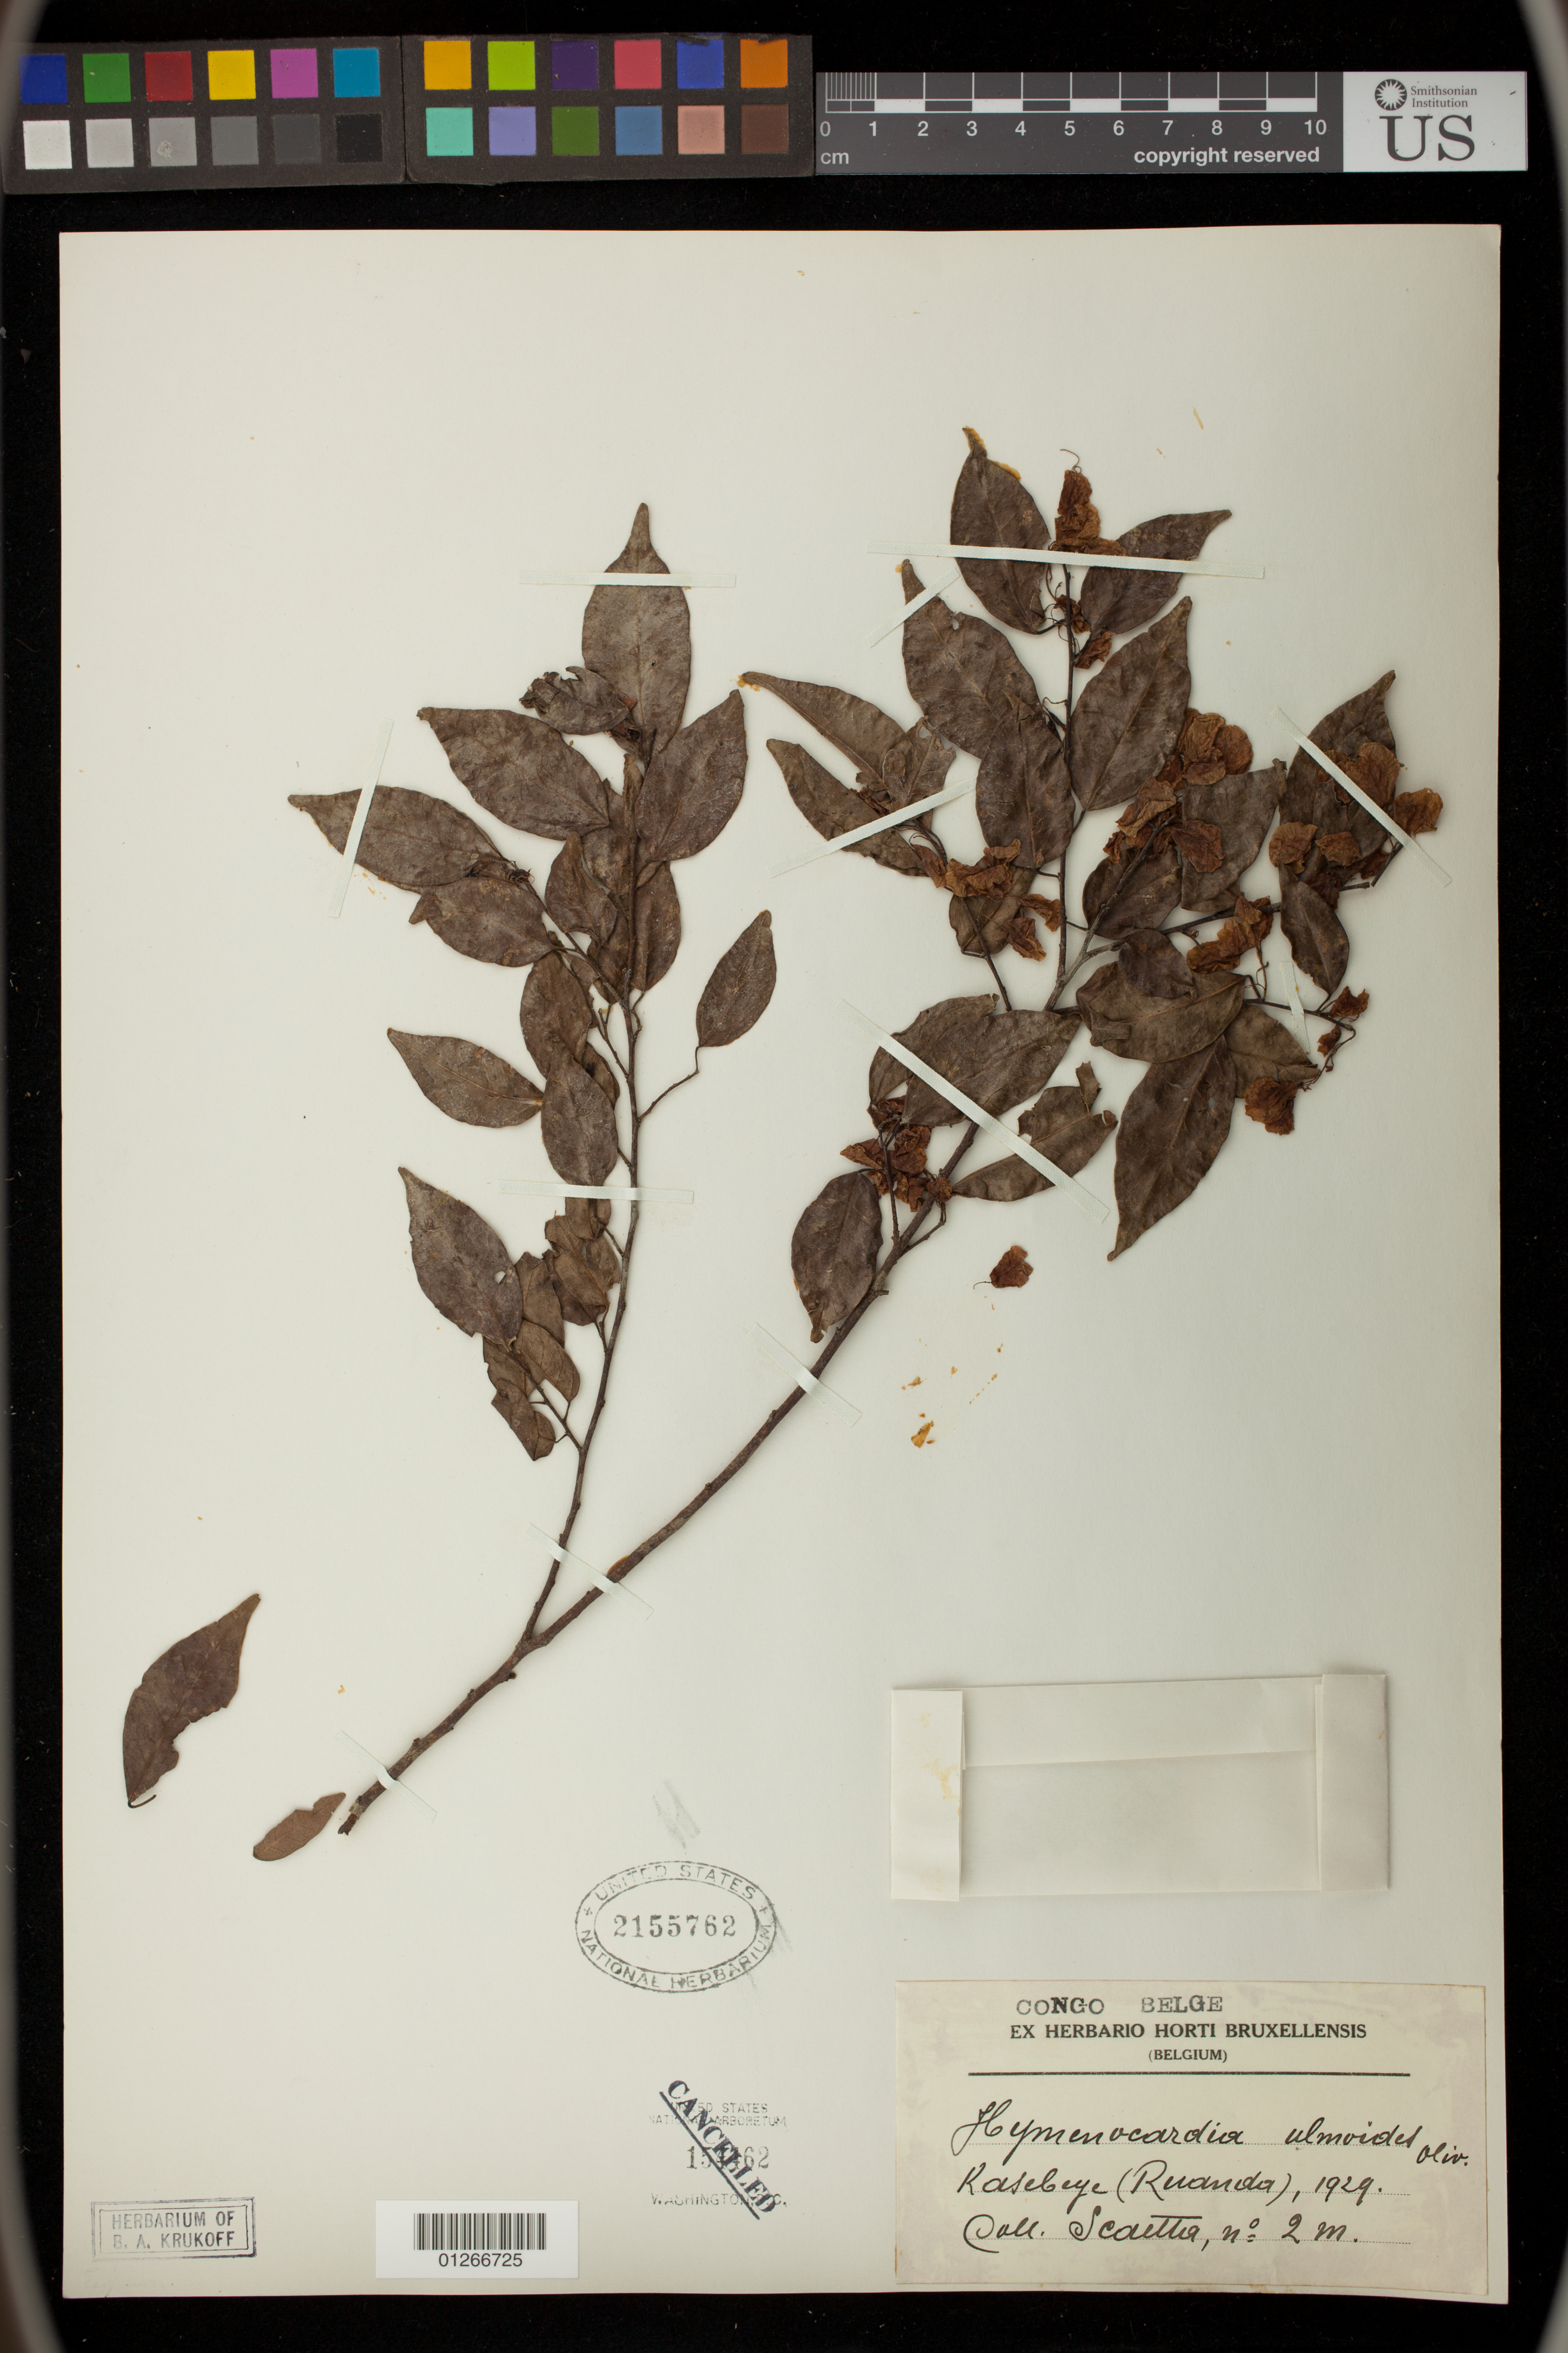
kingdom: Plantae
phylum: Tracheophyta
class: Magnoliopsida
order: Malpighiales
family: Phyllanthaceae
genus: Hymenocardia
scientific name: Hymenocardia ulmoides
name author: Oliv.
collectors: H. Scaetta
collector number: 2 m.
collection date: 1929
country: Rwanda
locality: Kasebeye (Ruanda)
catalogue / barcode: US 2155762